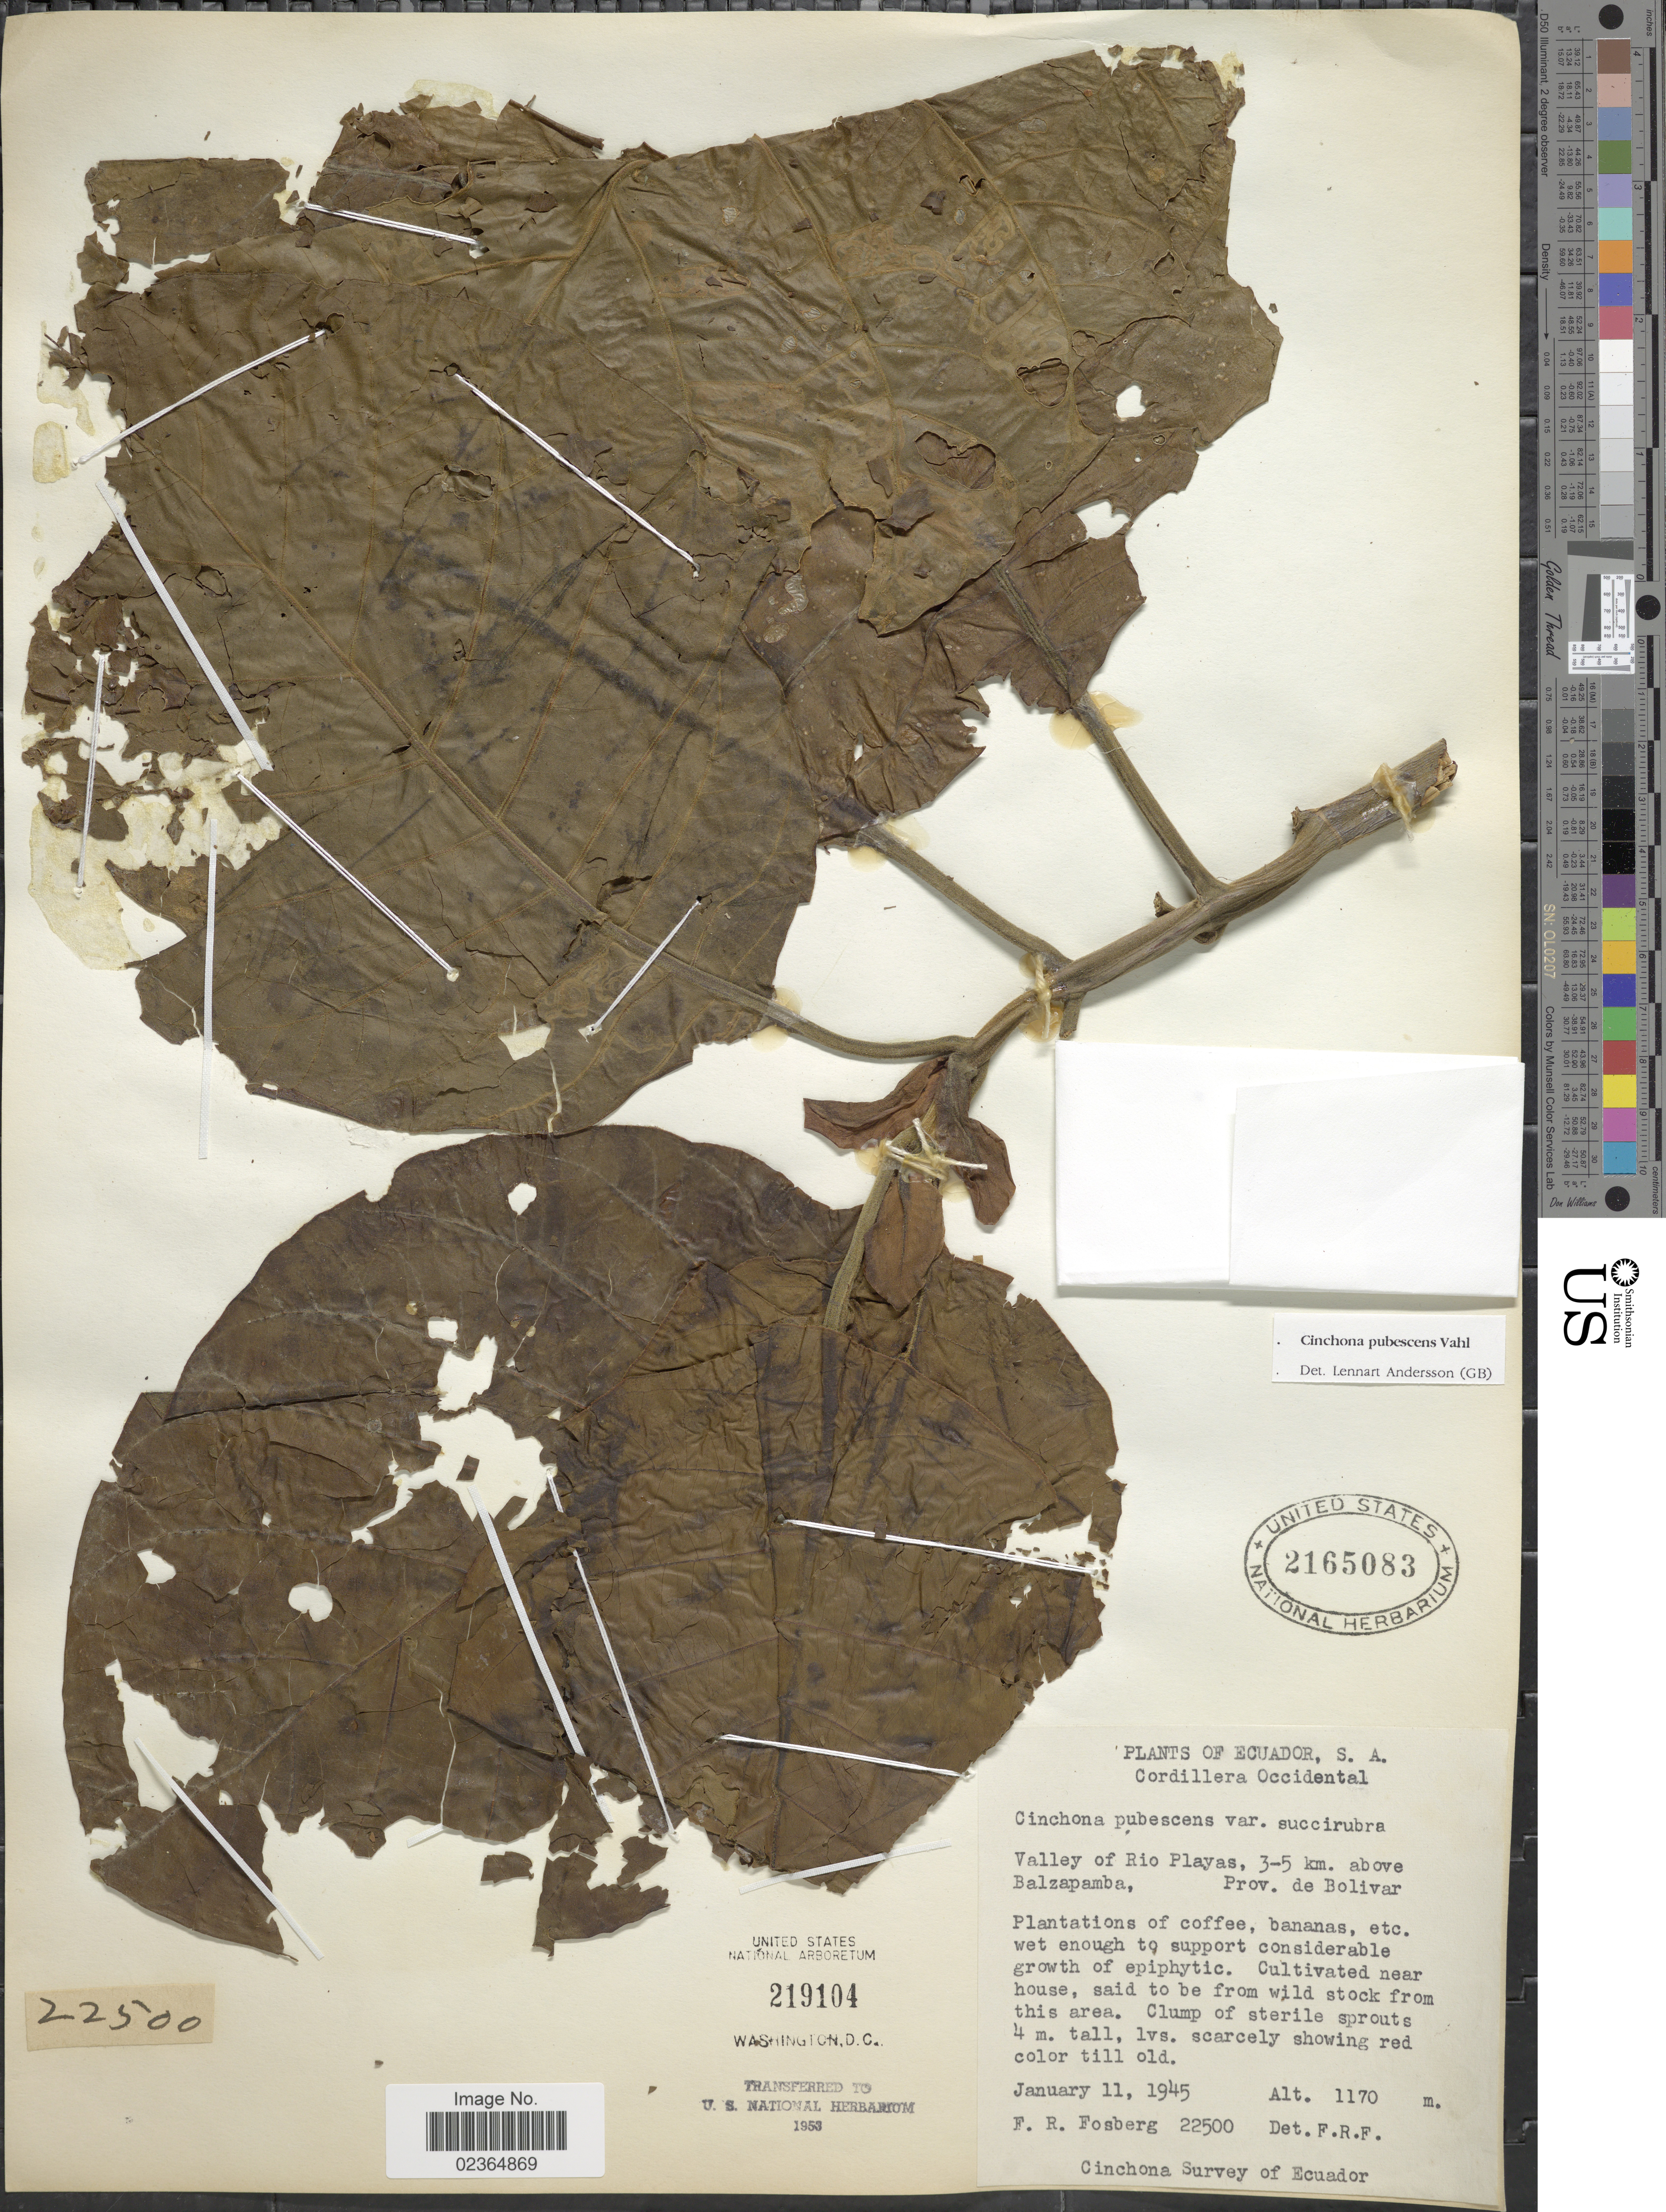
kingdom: Plantae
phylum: Tracheophyta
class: Magnoliopsida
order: Gentianales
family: Rubiaceae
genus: Cinchona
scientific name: Cinchona pubescens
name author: Vahl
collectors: F. R. Fosberg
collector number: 22500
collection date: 1945-01-11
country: Ecuador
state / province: Bolívar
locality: Cordillera Occidental. Valley of Rio Playas, 3-5 km. above Balzapamba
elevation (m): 1170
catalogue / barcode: US 2165083